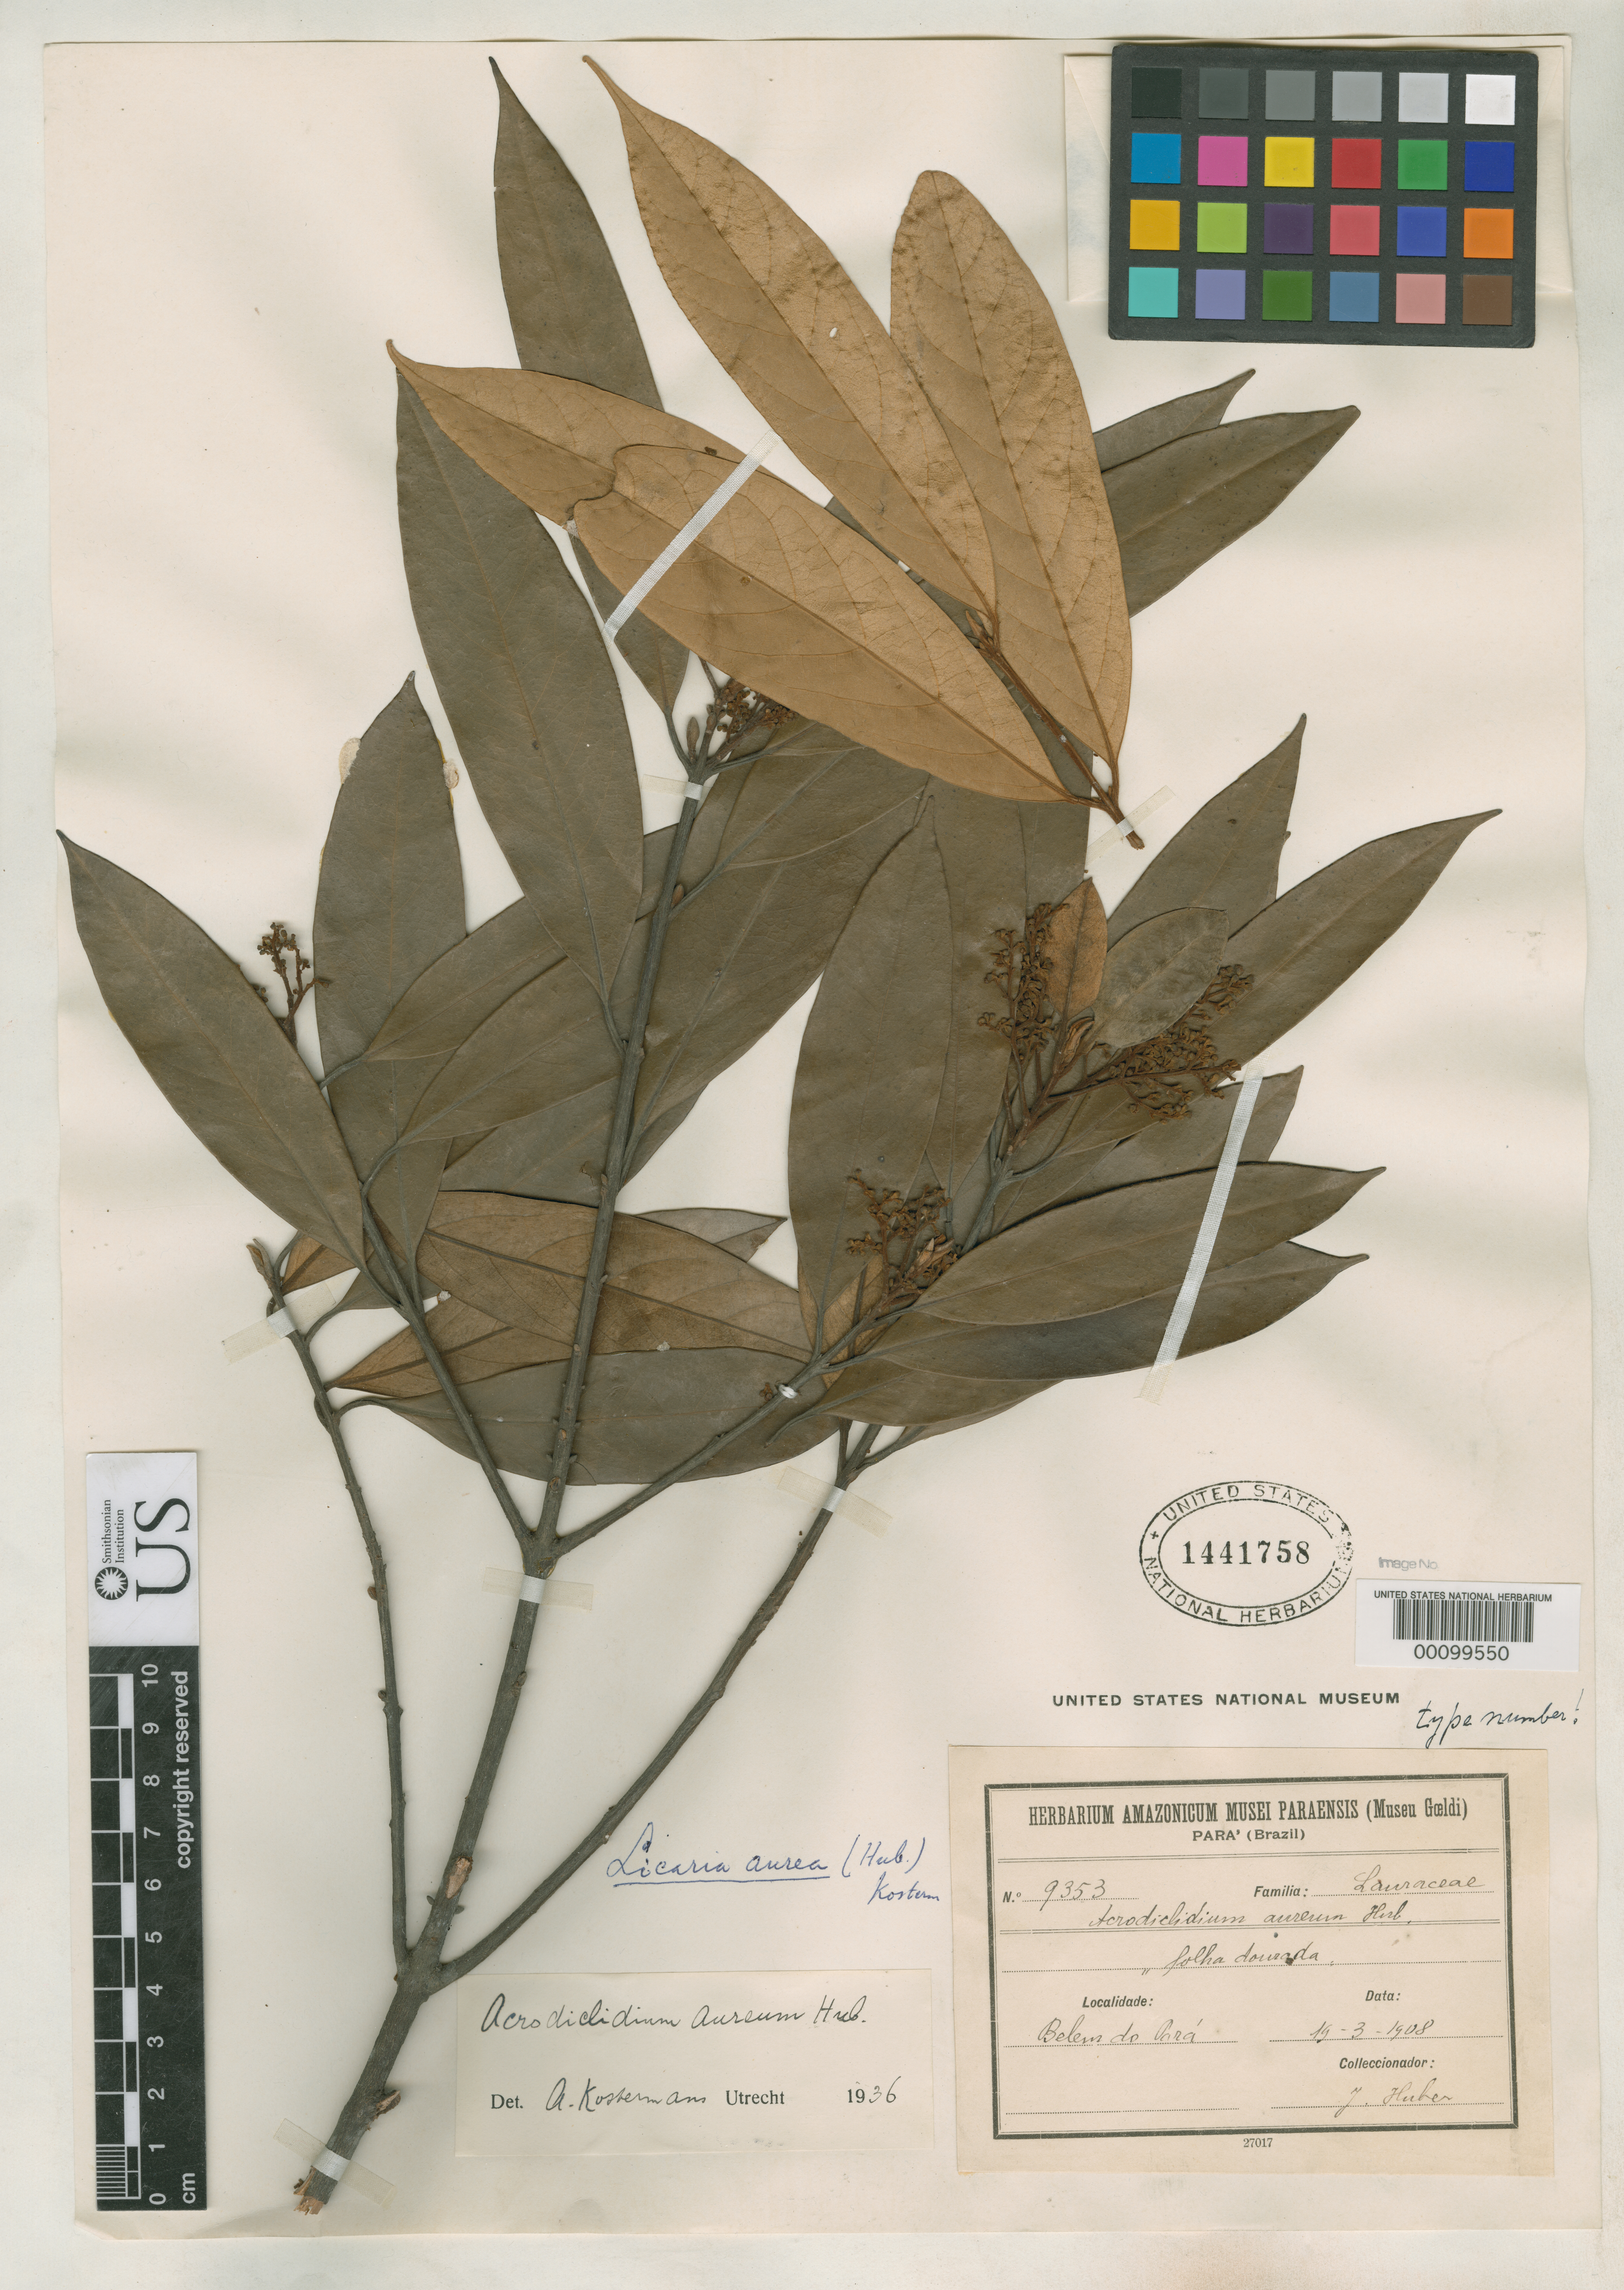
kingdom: Plantae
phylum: Tracheophyta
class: Magnoliopsida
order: Laurales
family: Lauraceae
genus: Acrodiclidium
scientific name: Acrodiclidium aureum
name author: Huber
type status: Type Collection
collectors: J. Huber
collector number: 9353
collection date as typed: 04 Mar 1908 or 03 Apr 1908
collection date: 1908-03-04 or 1908-04-03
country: Brazil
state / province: Pará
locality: Belem du Sur.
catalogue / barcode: US 1441758